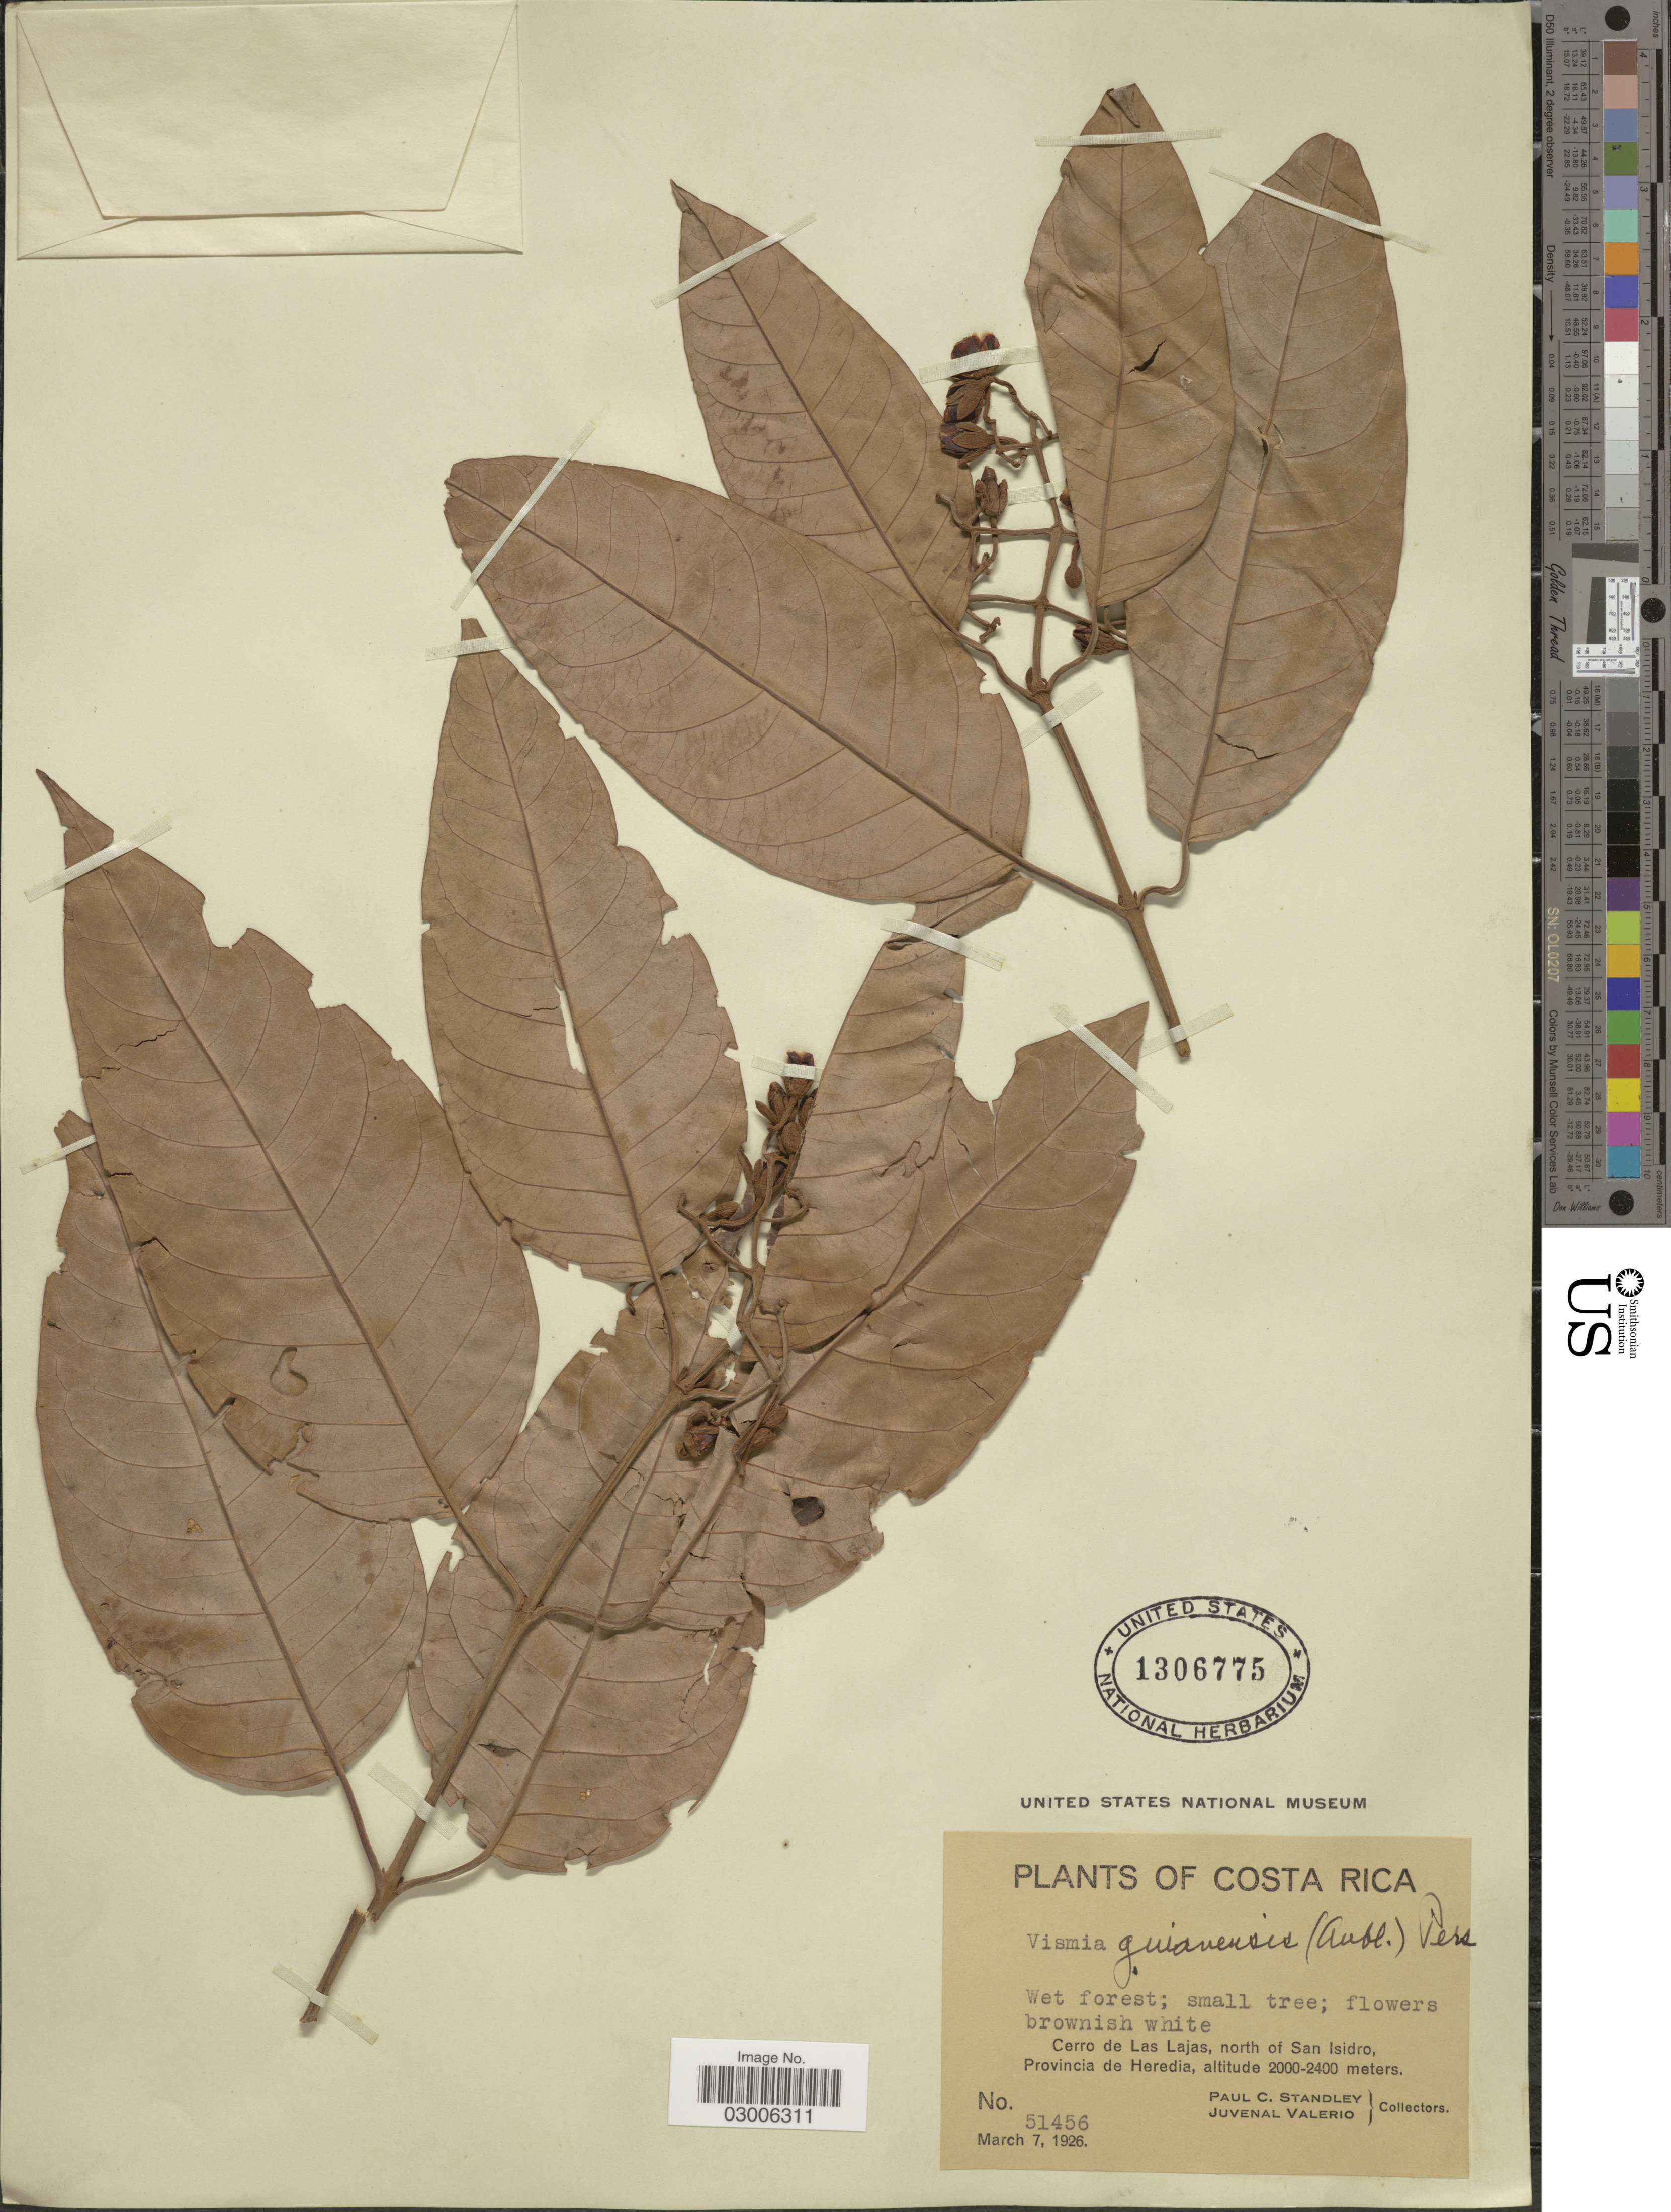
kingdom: Plantae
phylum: Tracheophyta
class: Magnoliopsida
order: Malpighiales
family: Hypericaceae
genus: Vismia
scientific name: Vismia guianensis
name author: (Aubl.) Pers.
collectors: P. C. Standley & J. Valerio R.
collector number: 51456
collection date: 1926-03-07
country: Costa Rica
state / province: Heredia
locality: Cerro de Las Lajas, north of San Isidro.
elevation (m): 2000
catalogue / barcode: US 1306775